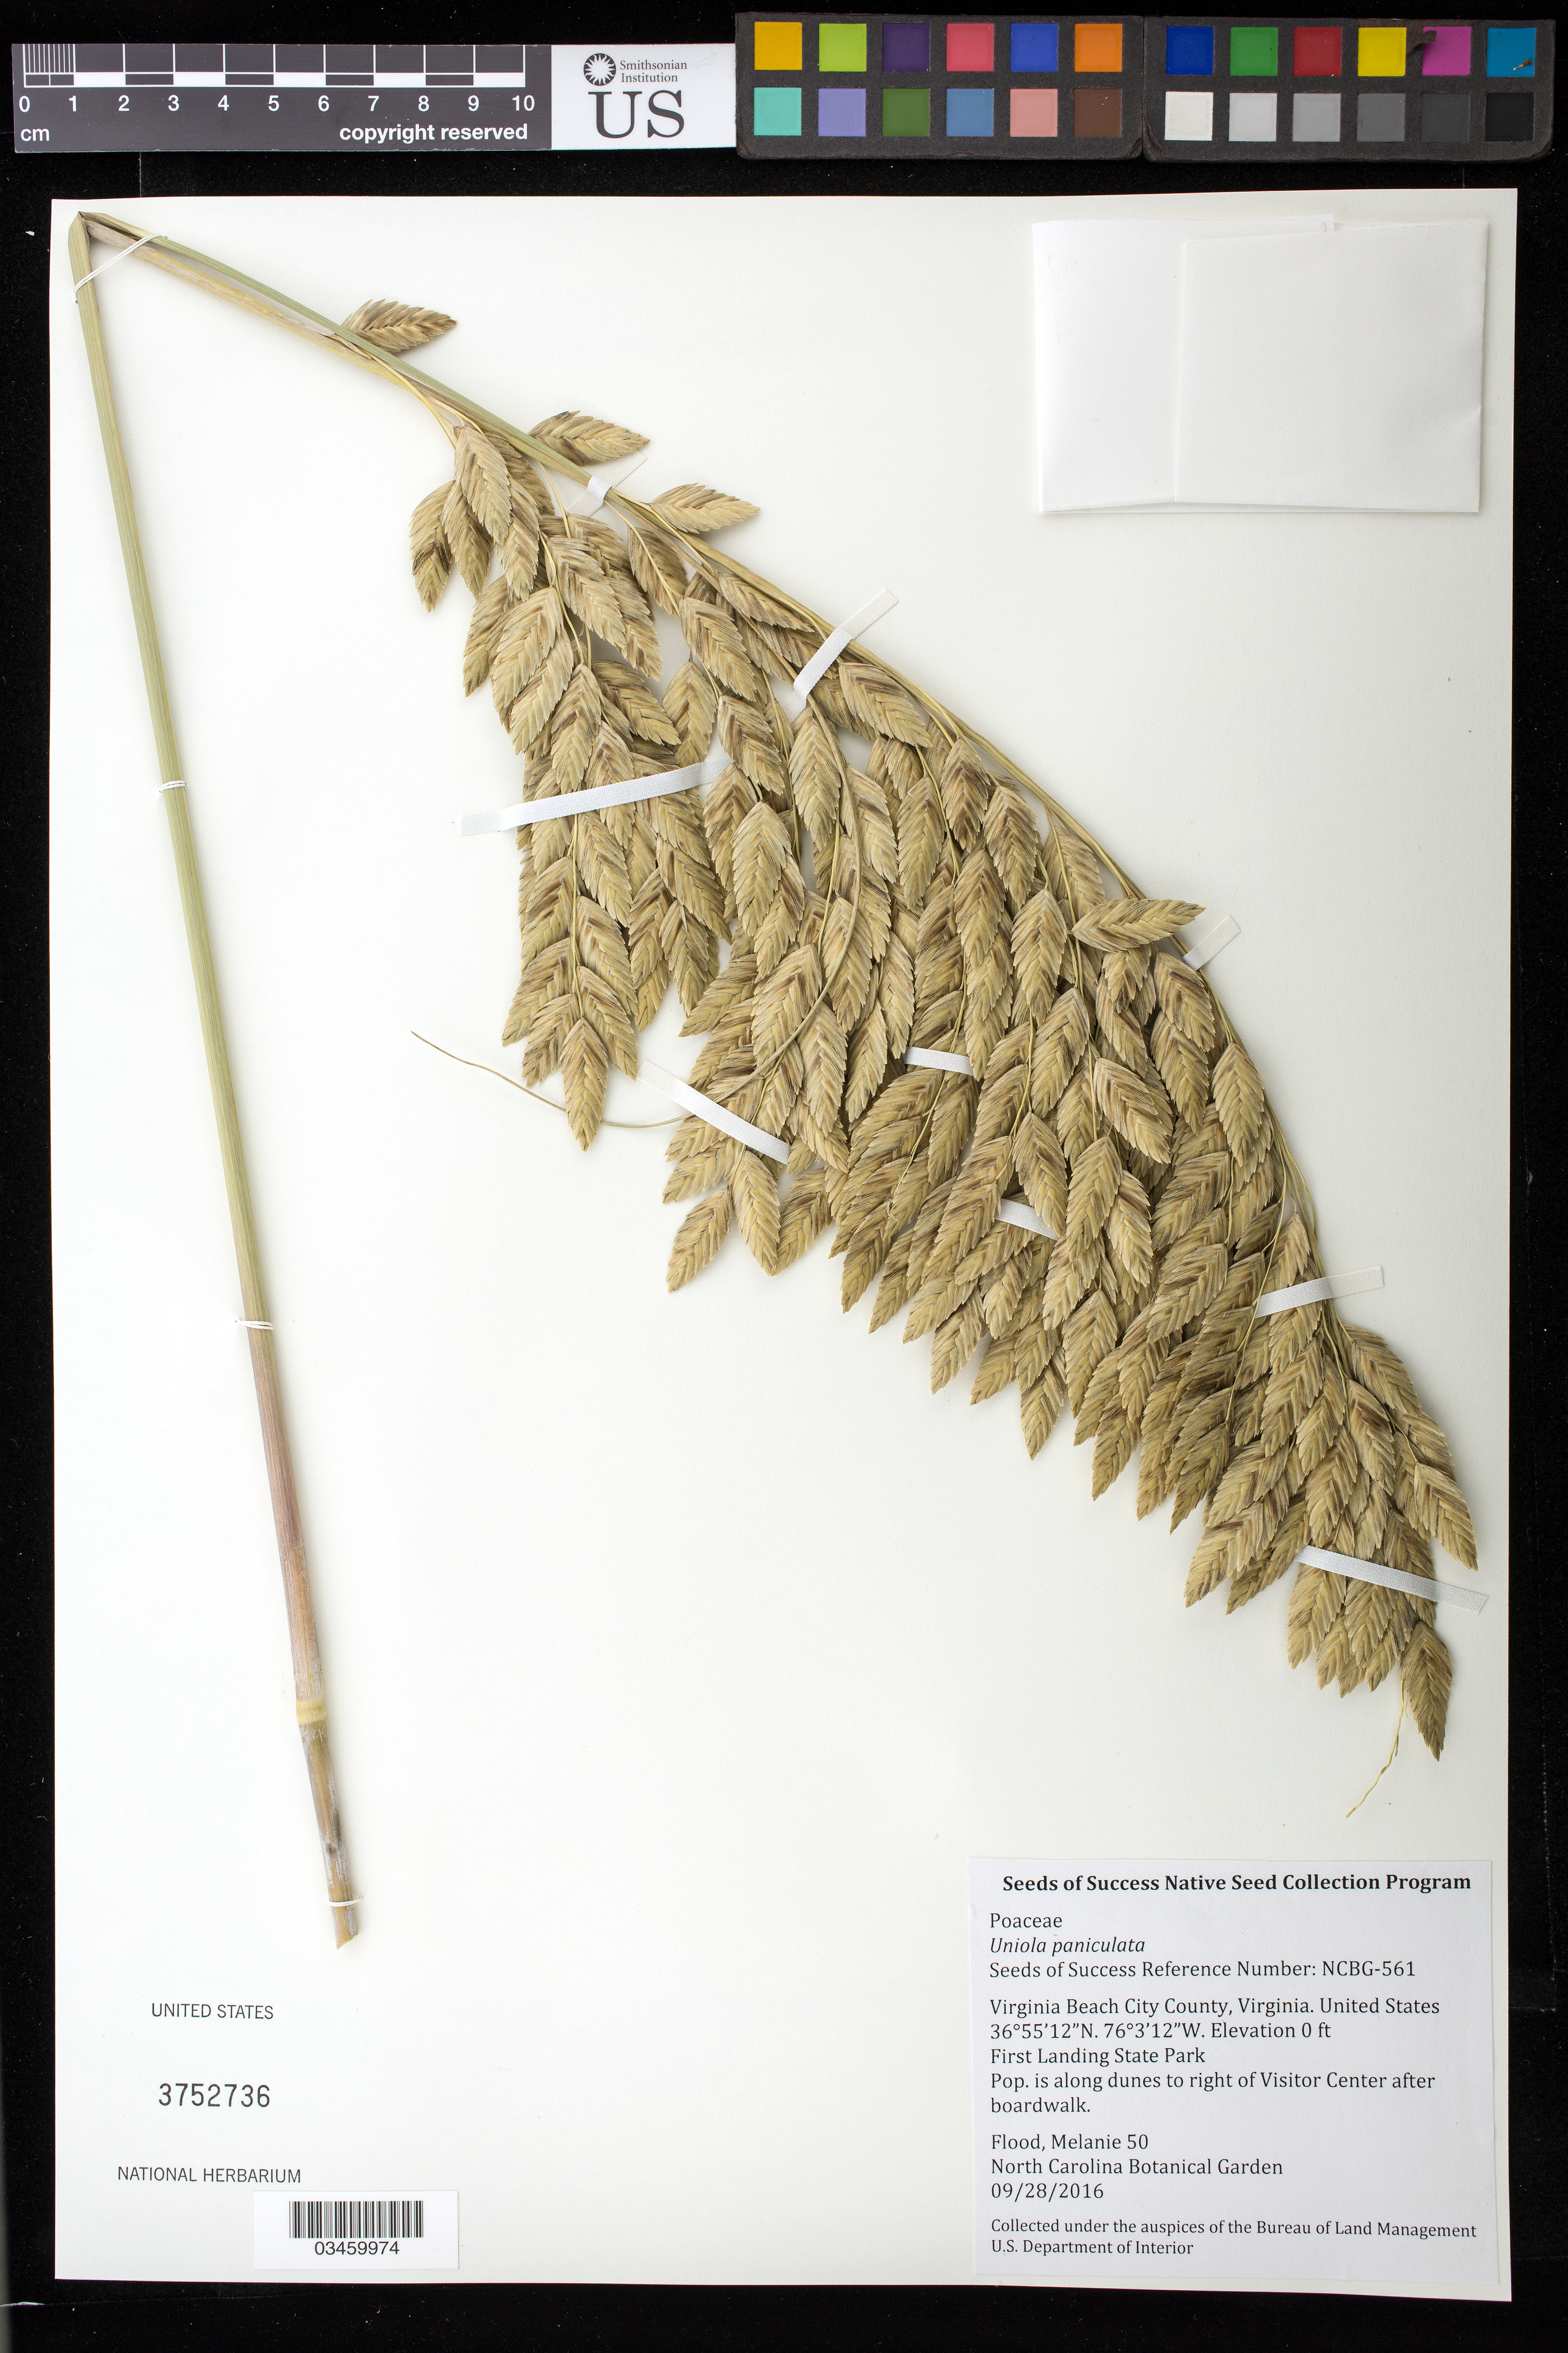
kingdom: Plantae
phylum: Tracheophyta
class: Liliopsida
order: Poales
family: Poaceae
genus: Uniola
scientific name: Uniola paniculata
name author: L.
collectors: M. Flood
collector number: NCBG-561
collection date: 2016-09-28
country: United States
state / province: Virginia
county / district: City of Virginia Beach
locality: First Landing State Park. Along dunes to right of Visitor Center after boardwalk.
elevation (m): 0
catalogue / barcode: US 3752736